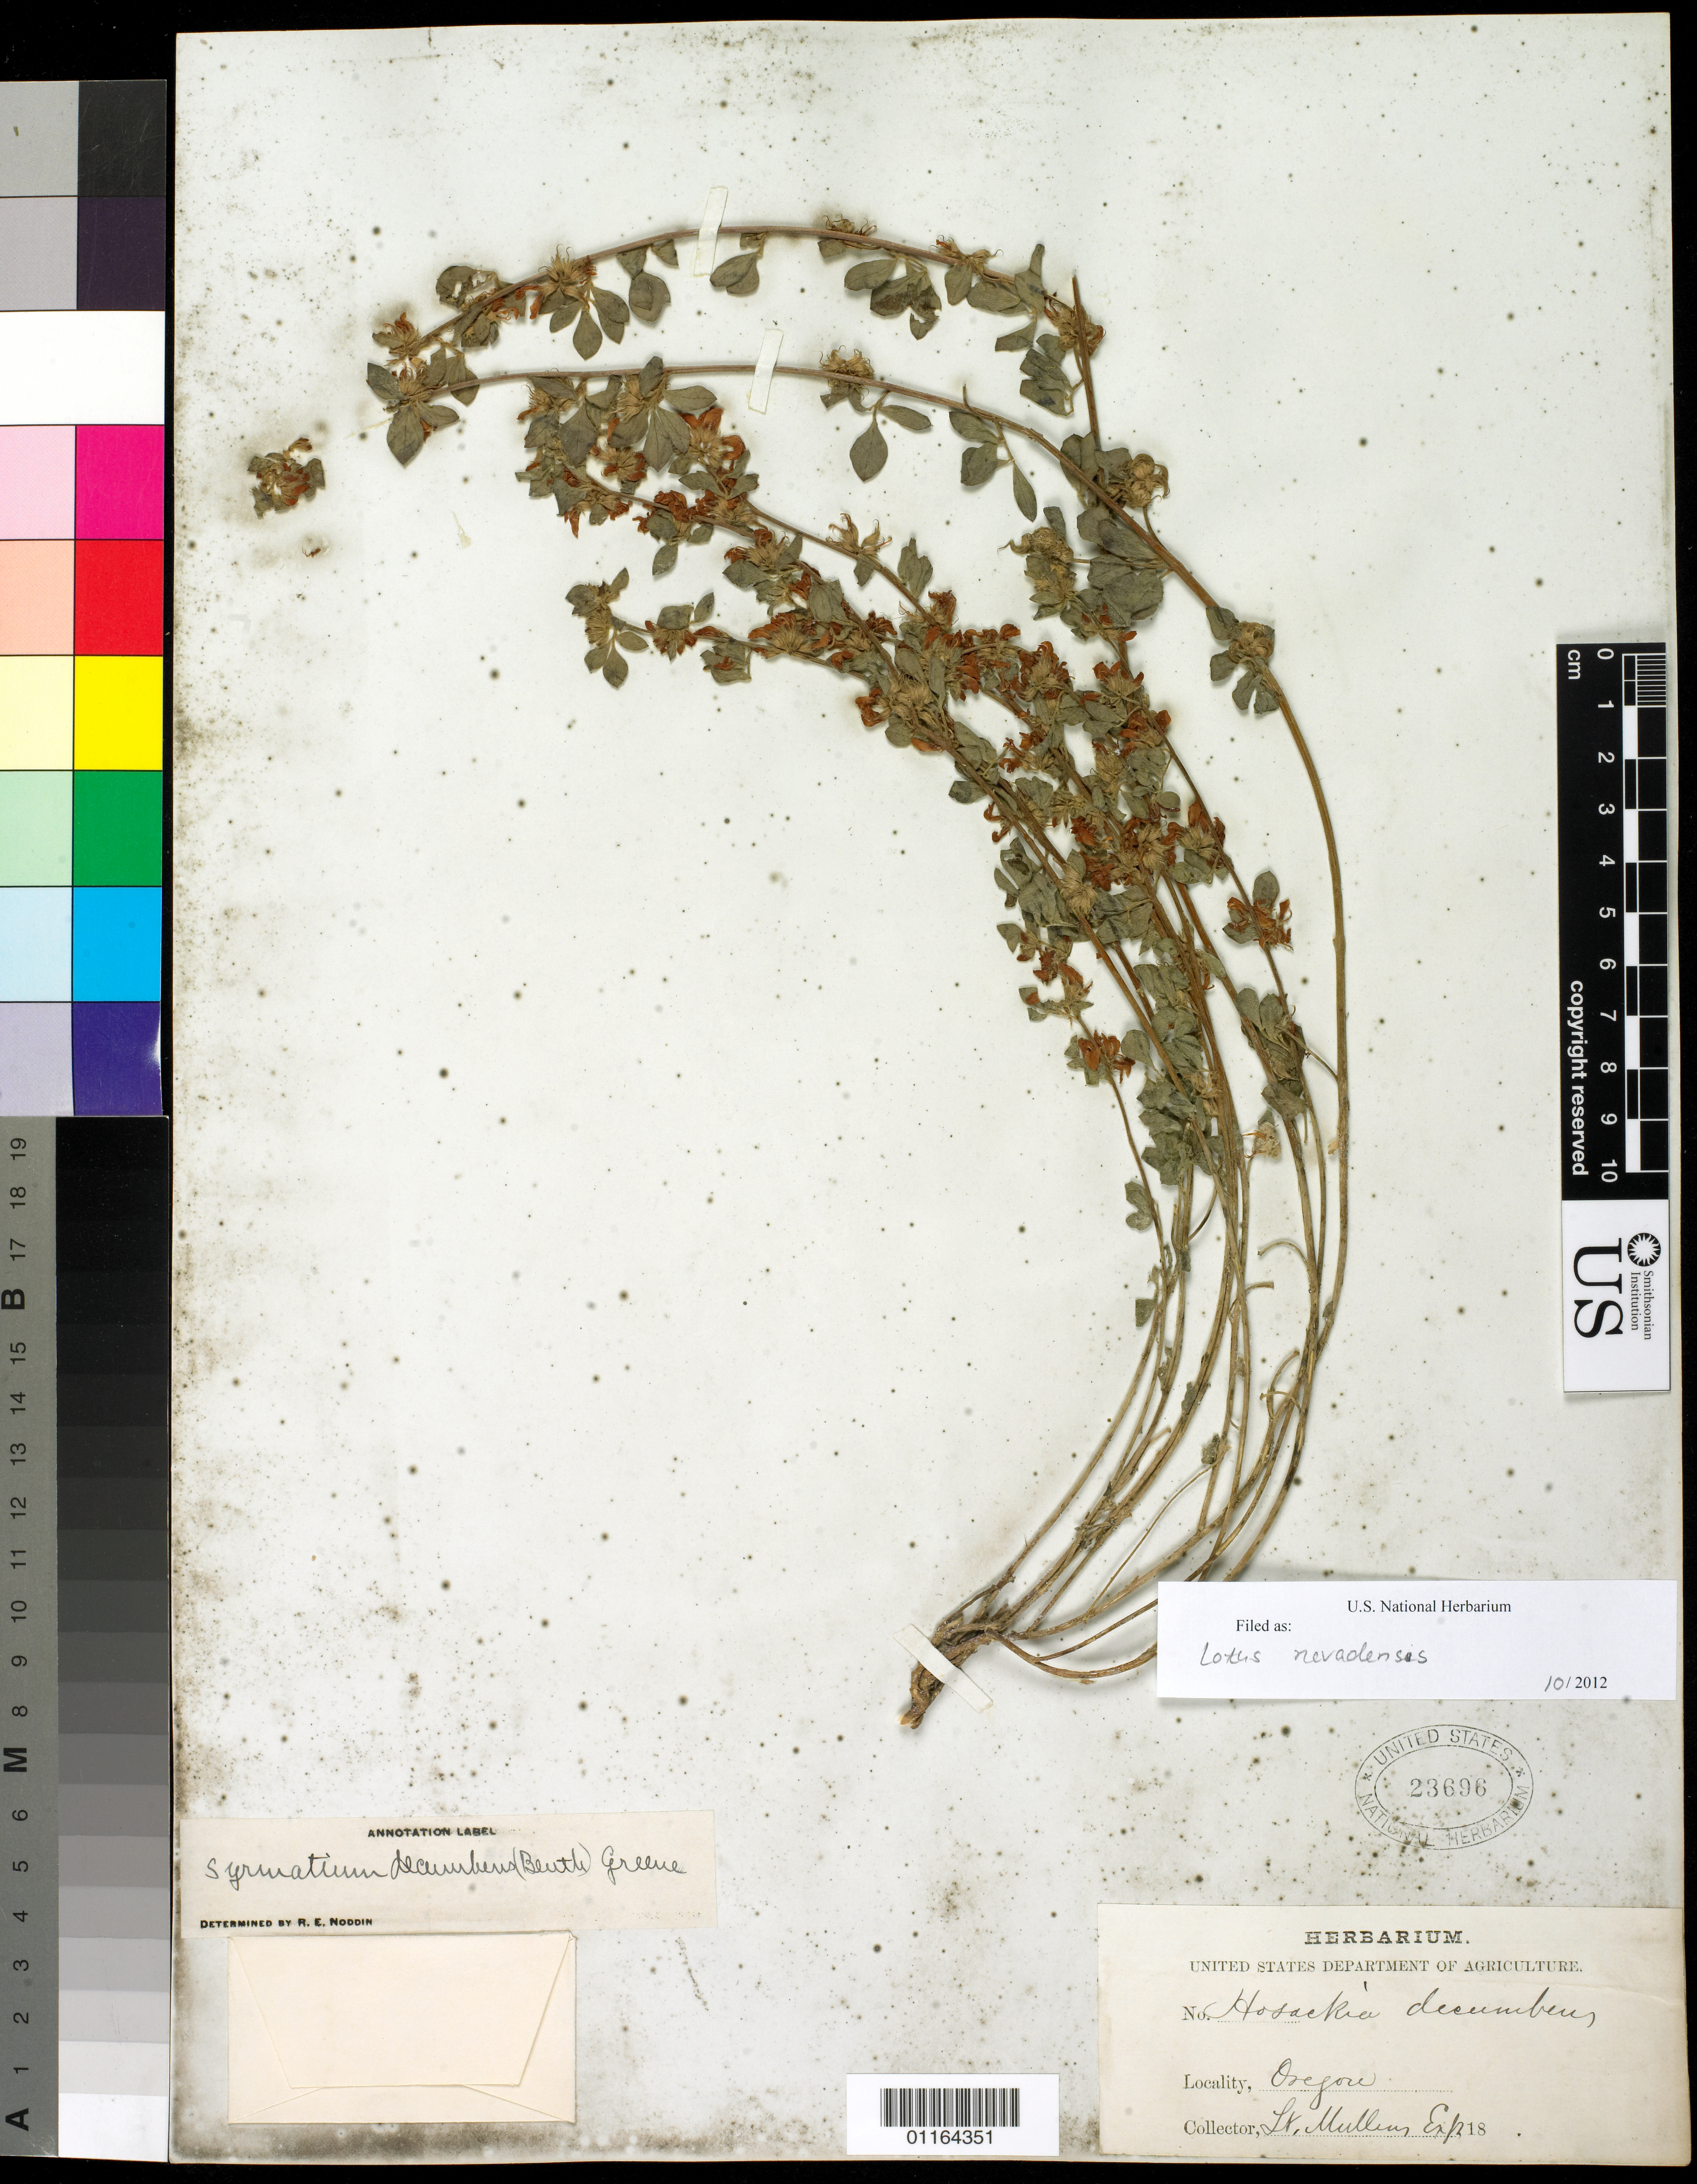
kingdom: Plantae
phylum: Tracheophyta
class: Magnoliopsida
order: Fabales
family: Fabaceae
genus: Syrmatium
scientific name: Syrmatium decumbens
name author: (Benth.) Greene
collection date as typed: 18--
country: United States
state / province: Oregon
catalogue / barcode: US 23696